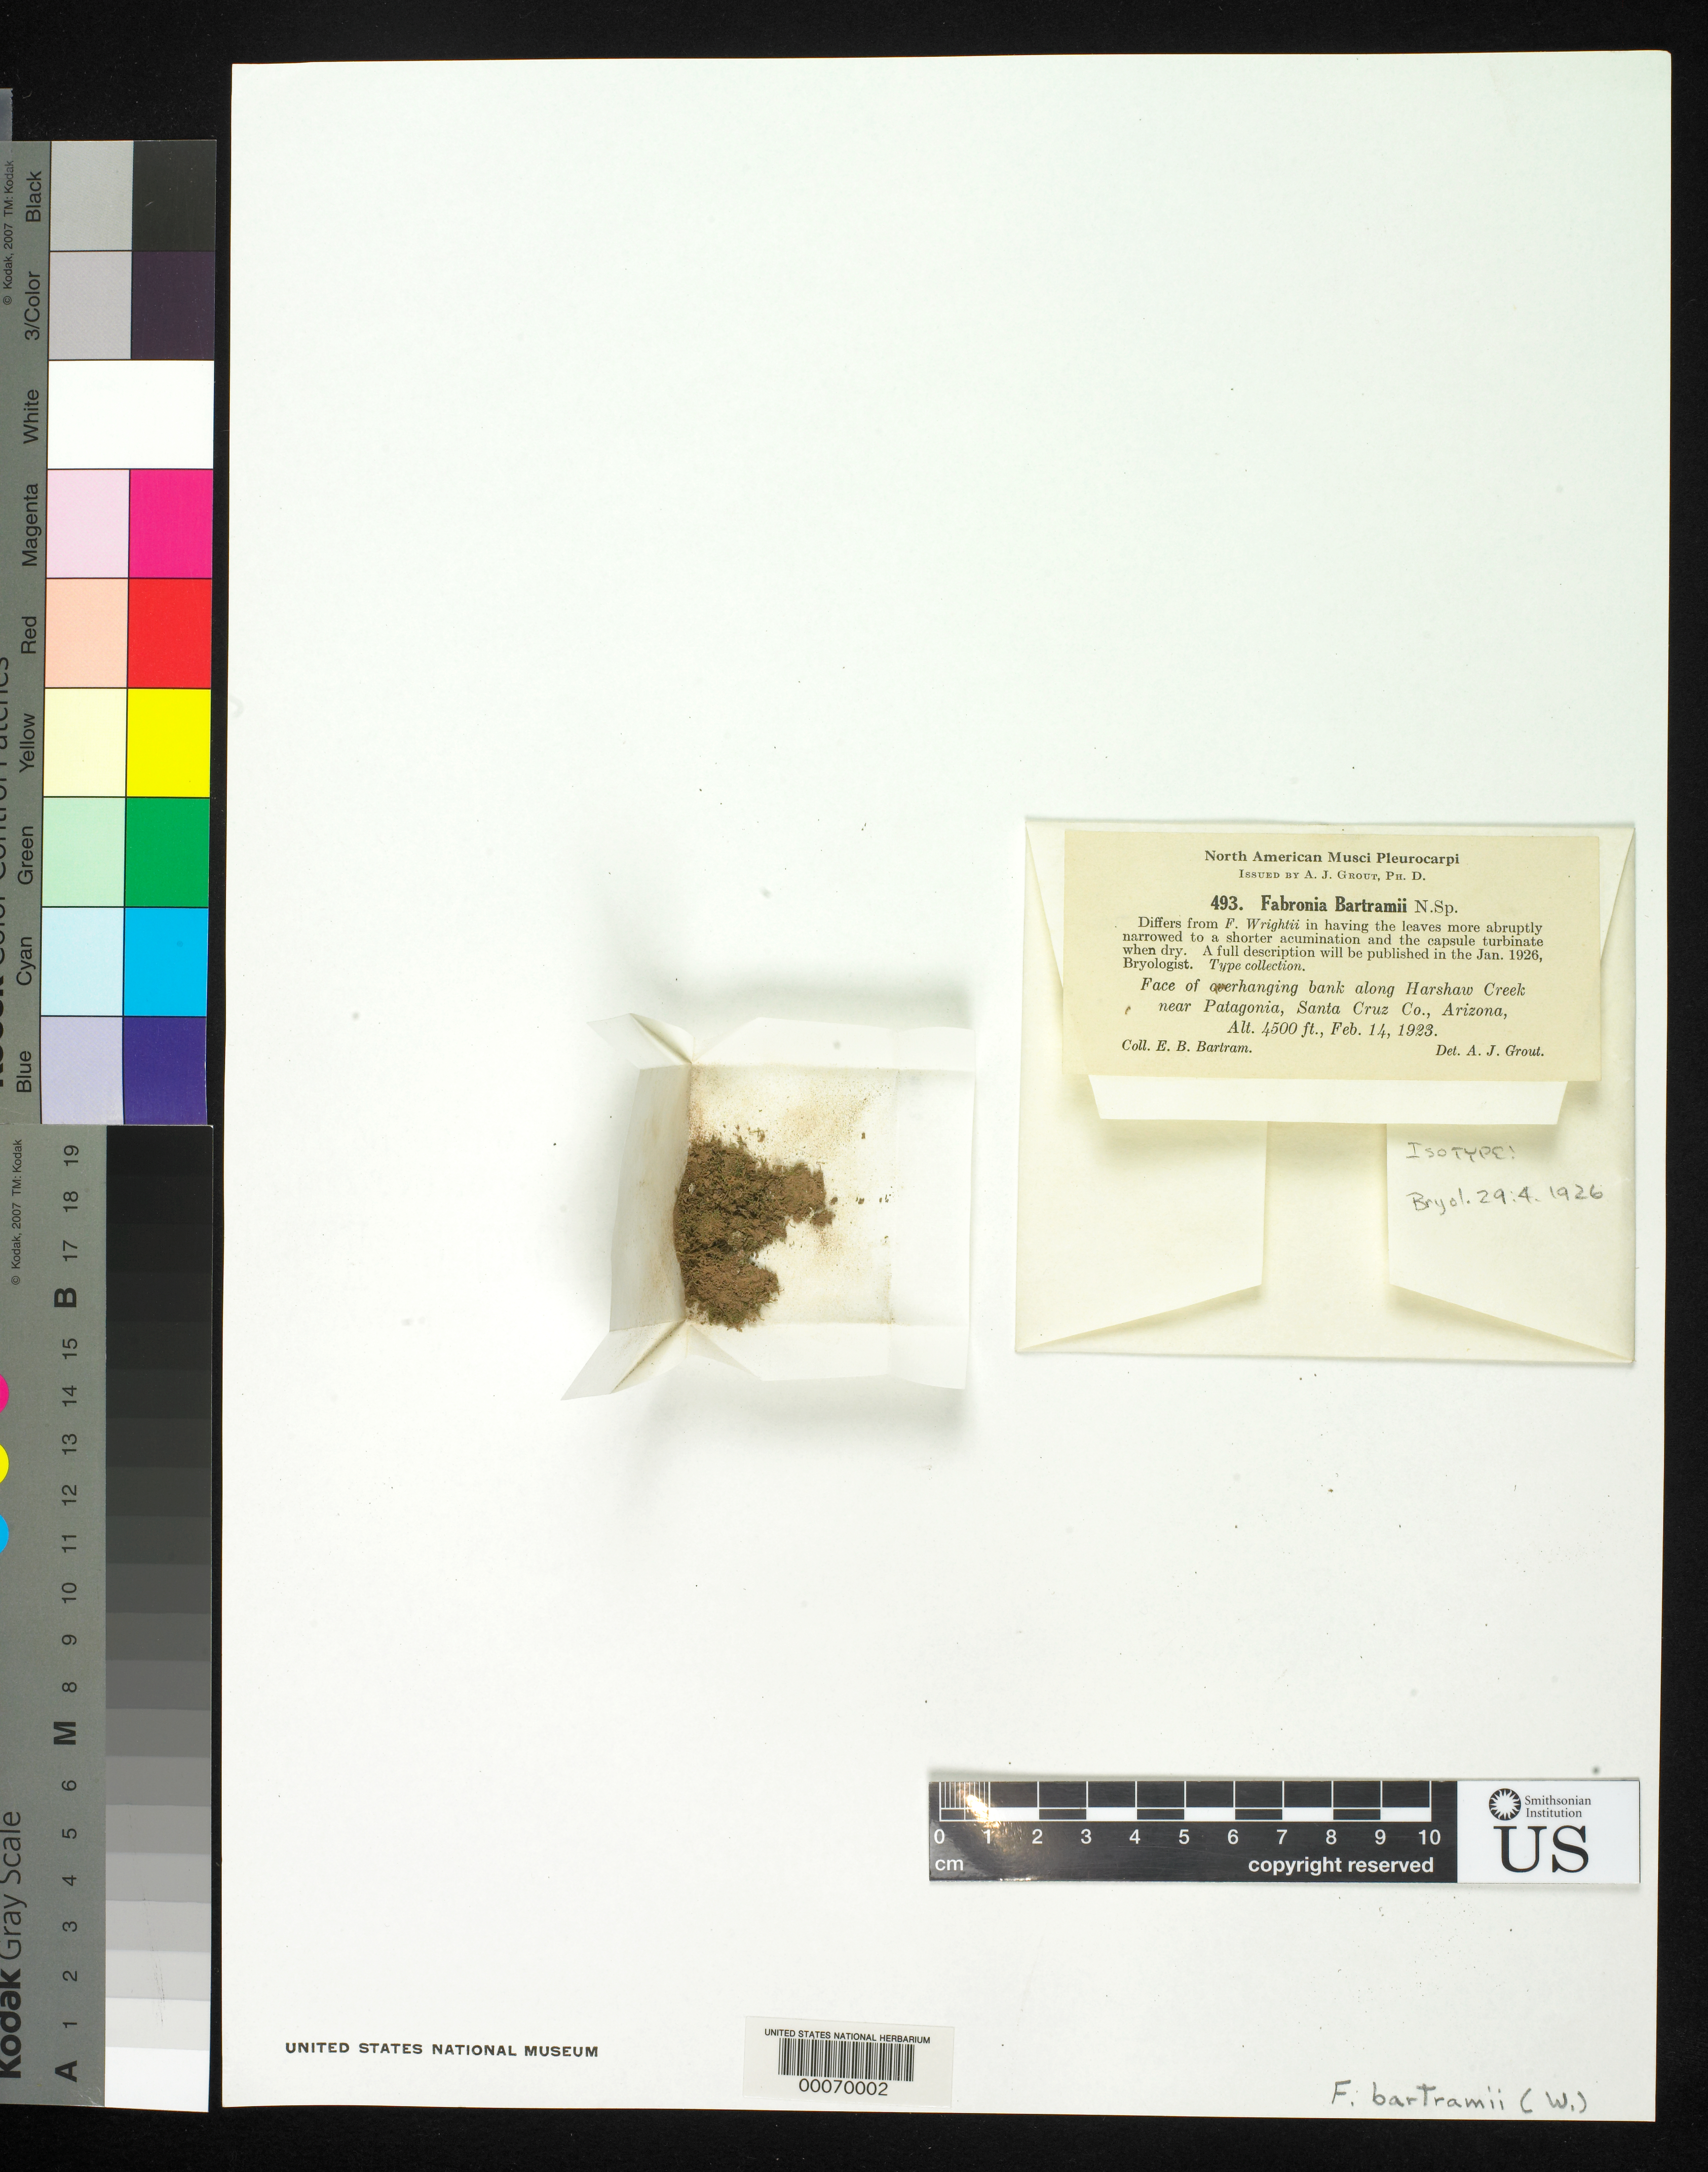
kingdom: Plantae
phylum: Bryophyta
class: Bryopsida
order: Hypnales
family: Fabroniaceae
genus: Fabronia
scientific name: Fabronia bartramii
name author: Grout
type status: Isotype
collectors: E. B. Bartram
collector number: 493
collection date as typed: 14 Feb 1923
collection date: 1923-02-14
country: United States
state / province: Arizona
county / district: Santa Cruz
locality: Along Harshaw Creek, near Patagonia.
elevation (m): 1372